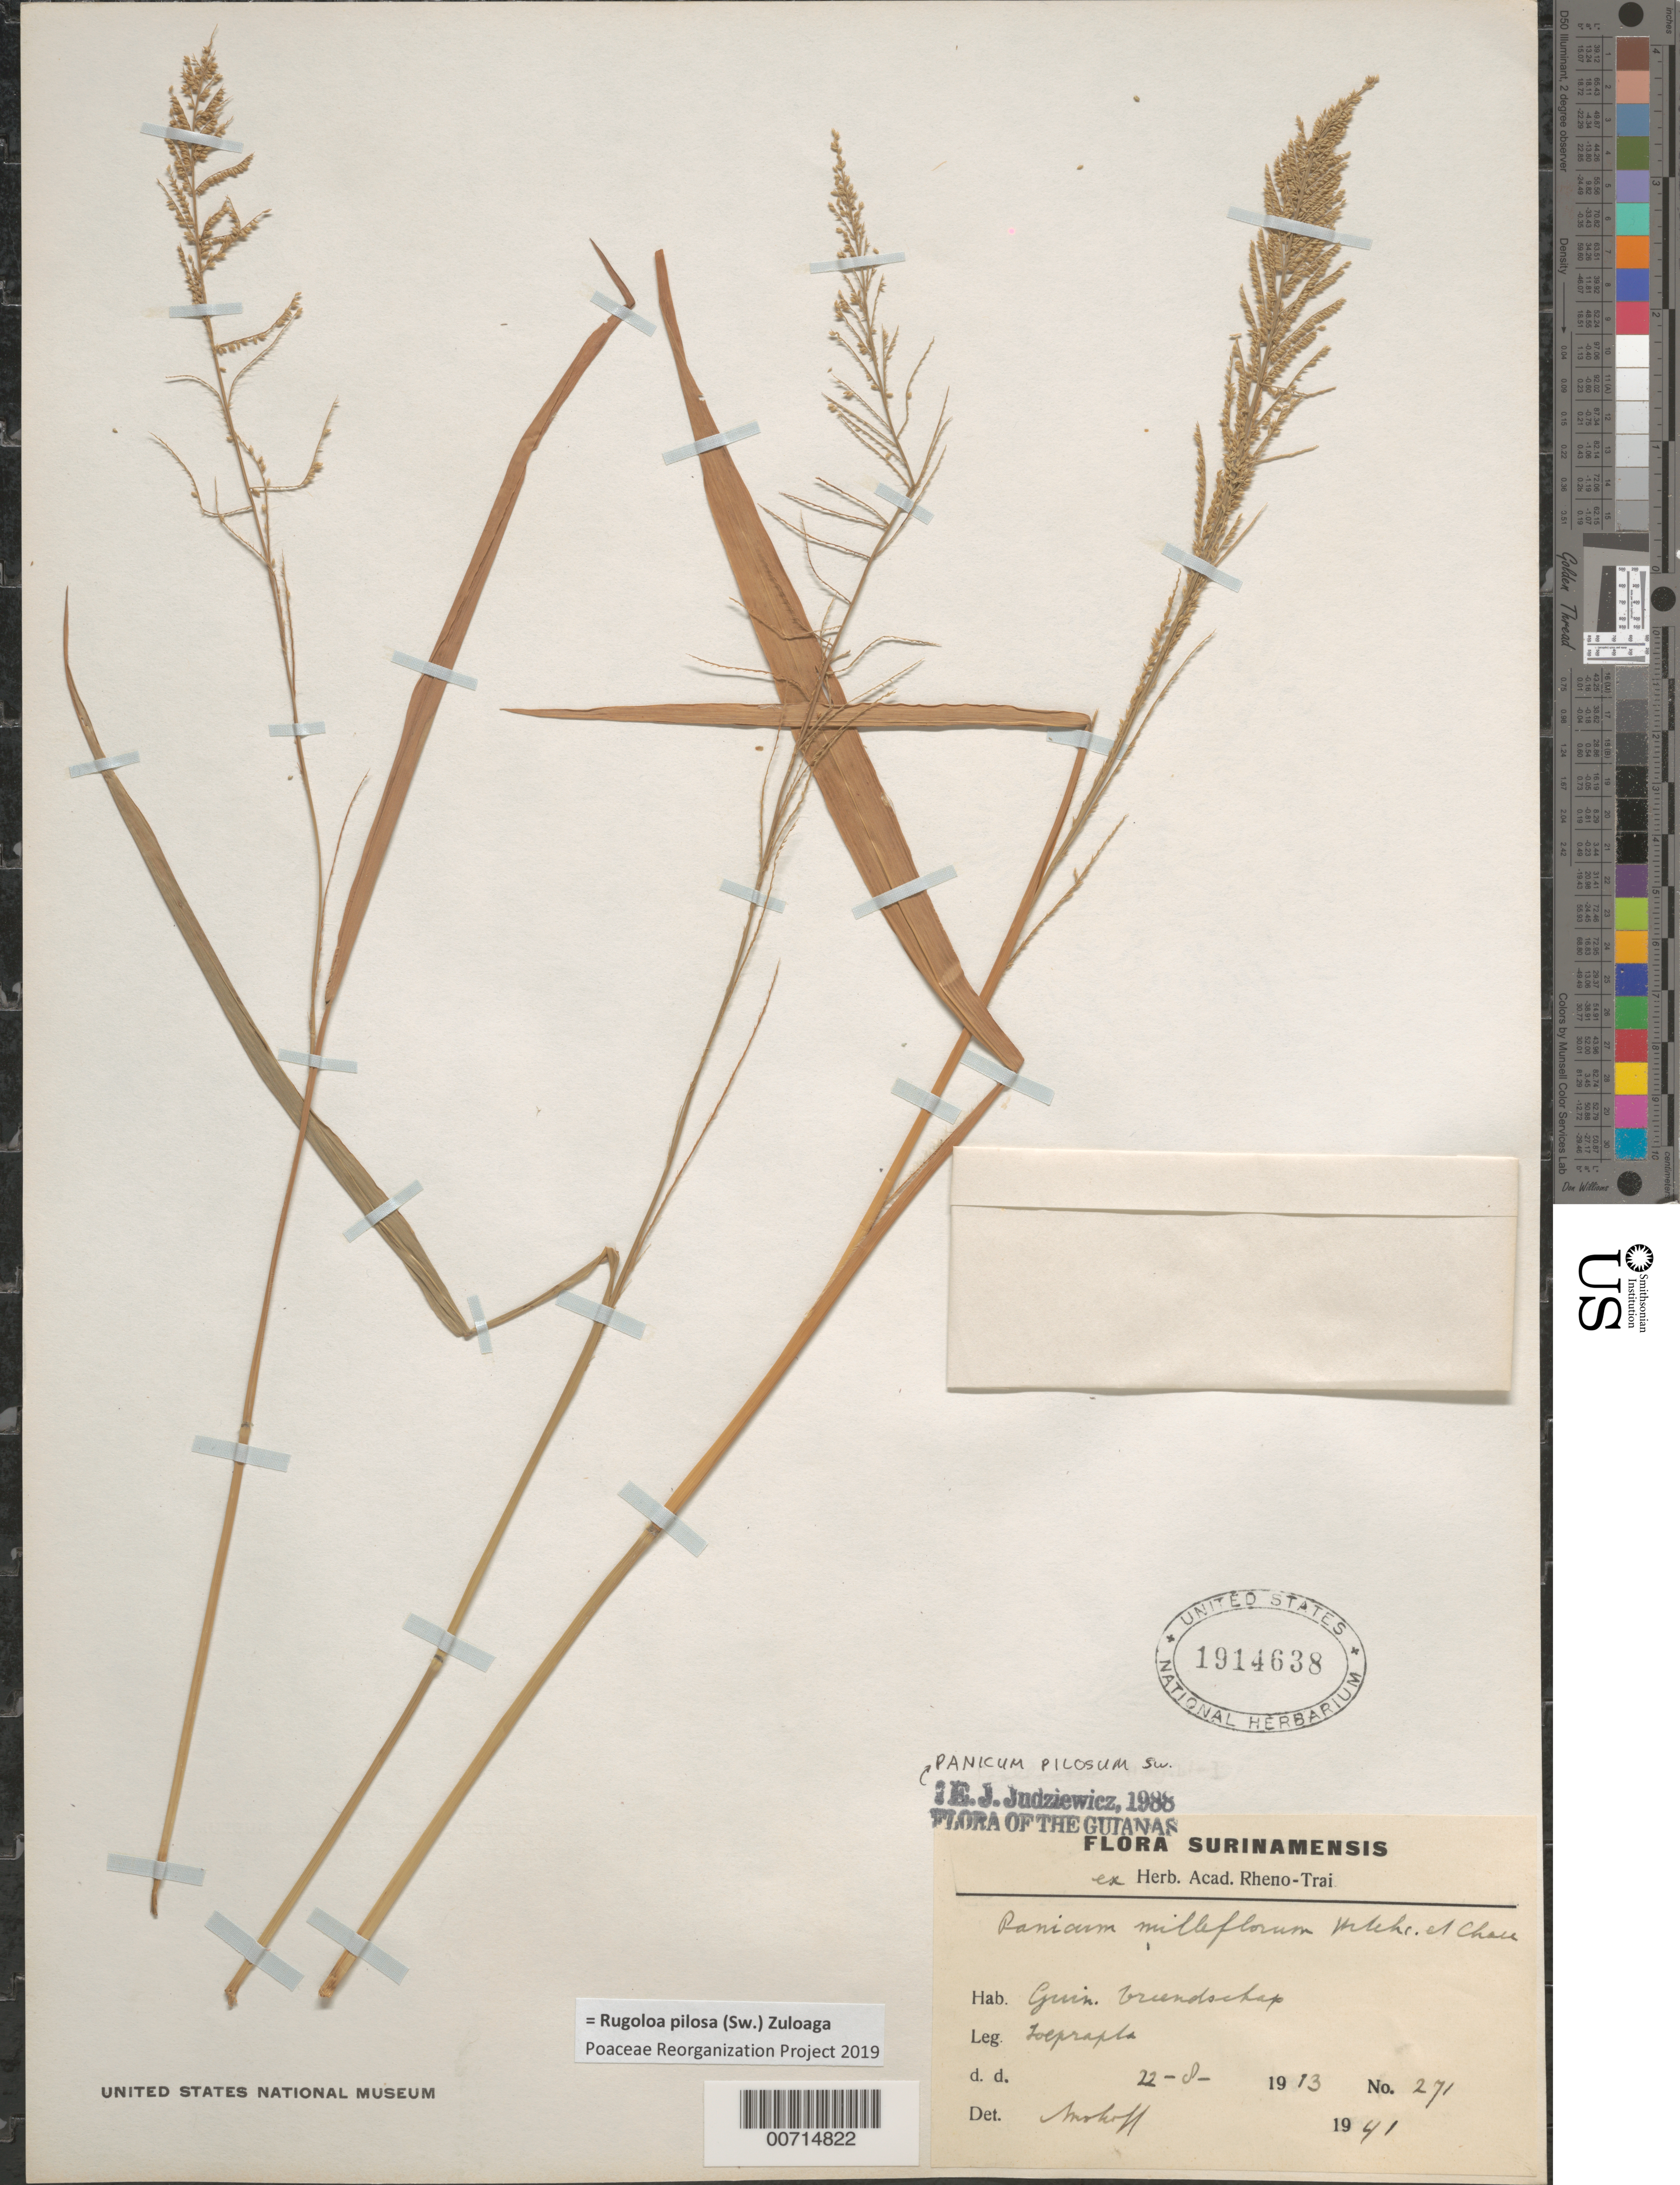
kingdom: Plantae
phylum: Tracheophyta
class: Liliopsida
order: Poales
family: Poaceae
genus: Panicum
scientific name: Panicum pilosum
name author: Sw.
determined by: Judziewicz, E. J.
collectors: -. Soeprato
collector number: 271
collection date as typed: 22-Aug-13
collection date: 1913-08-22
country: Suriname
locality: Guin. Vriendschap [Friendship]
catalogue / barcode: US 1914638